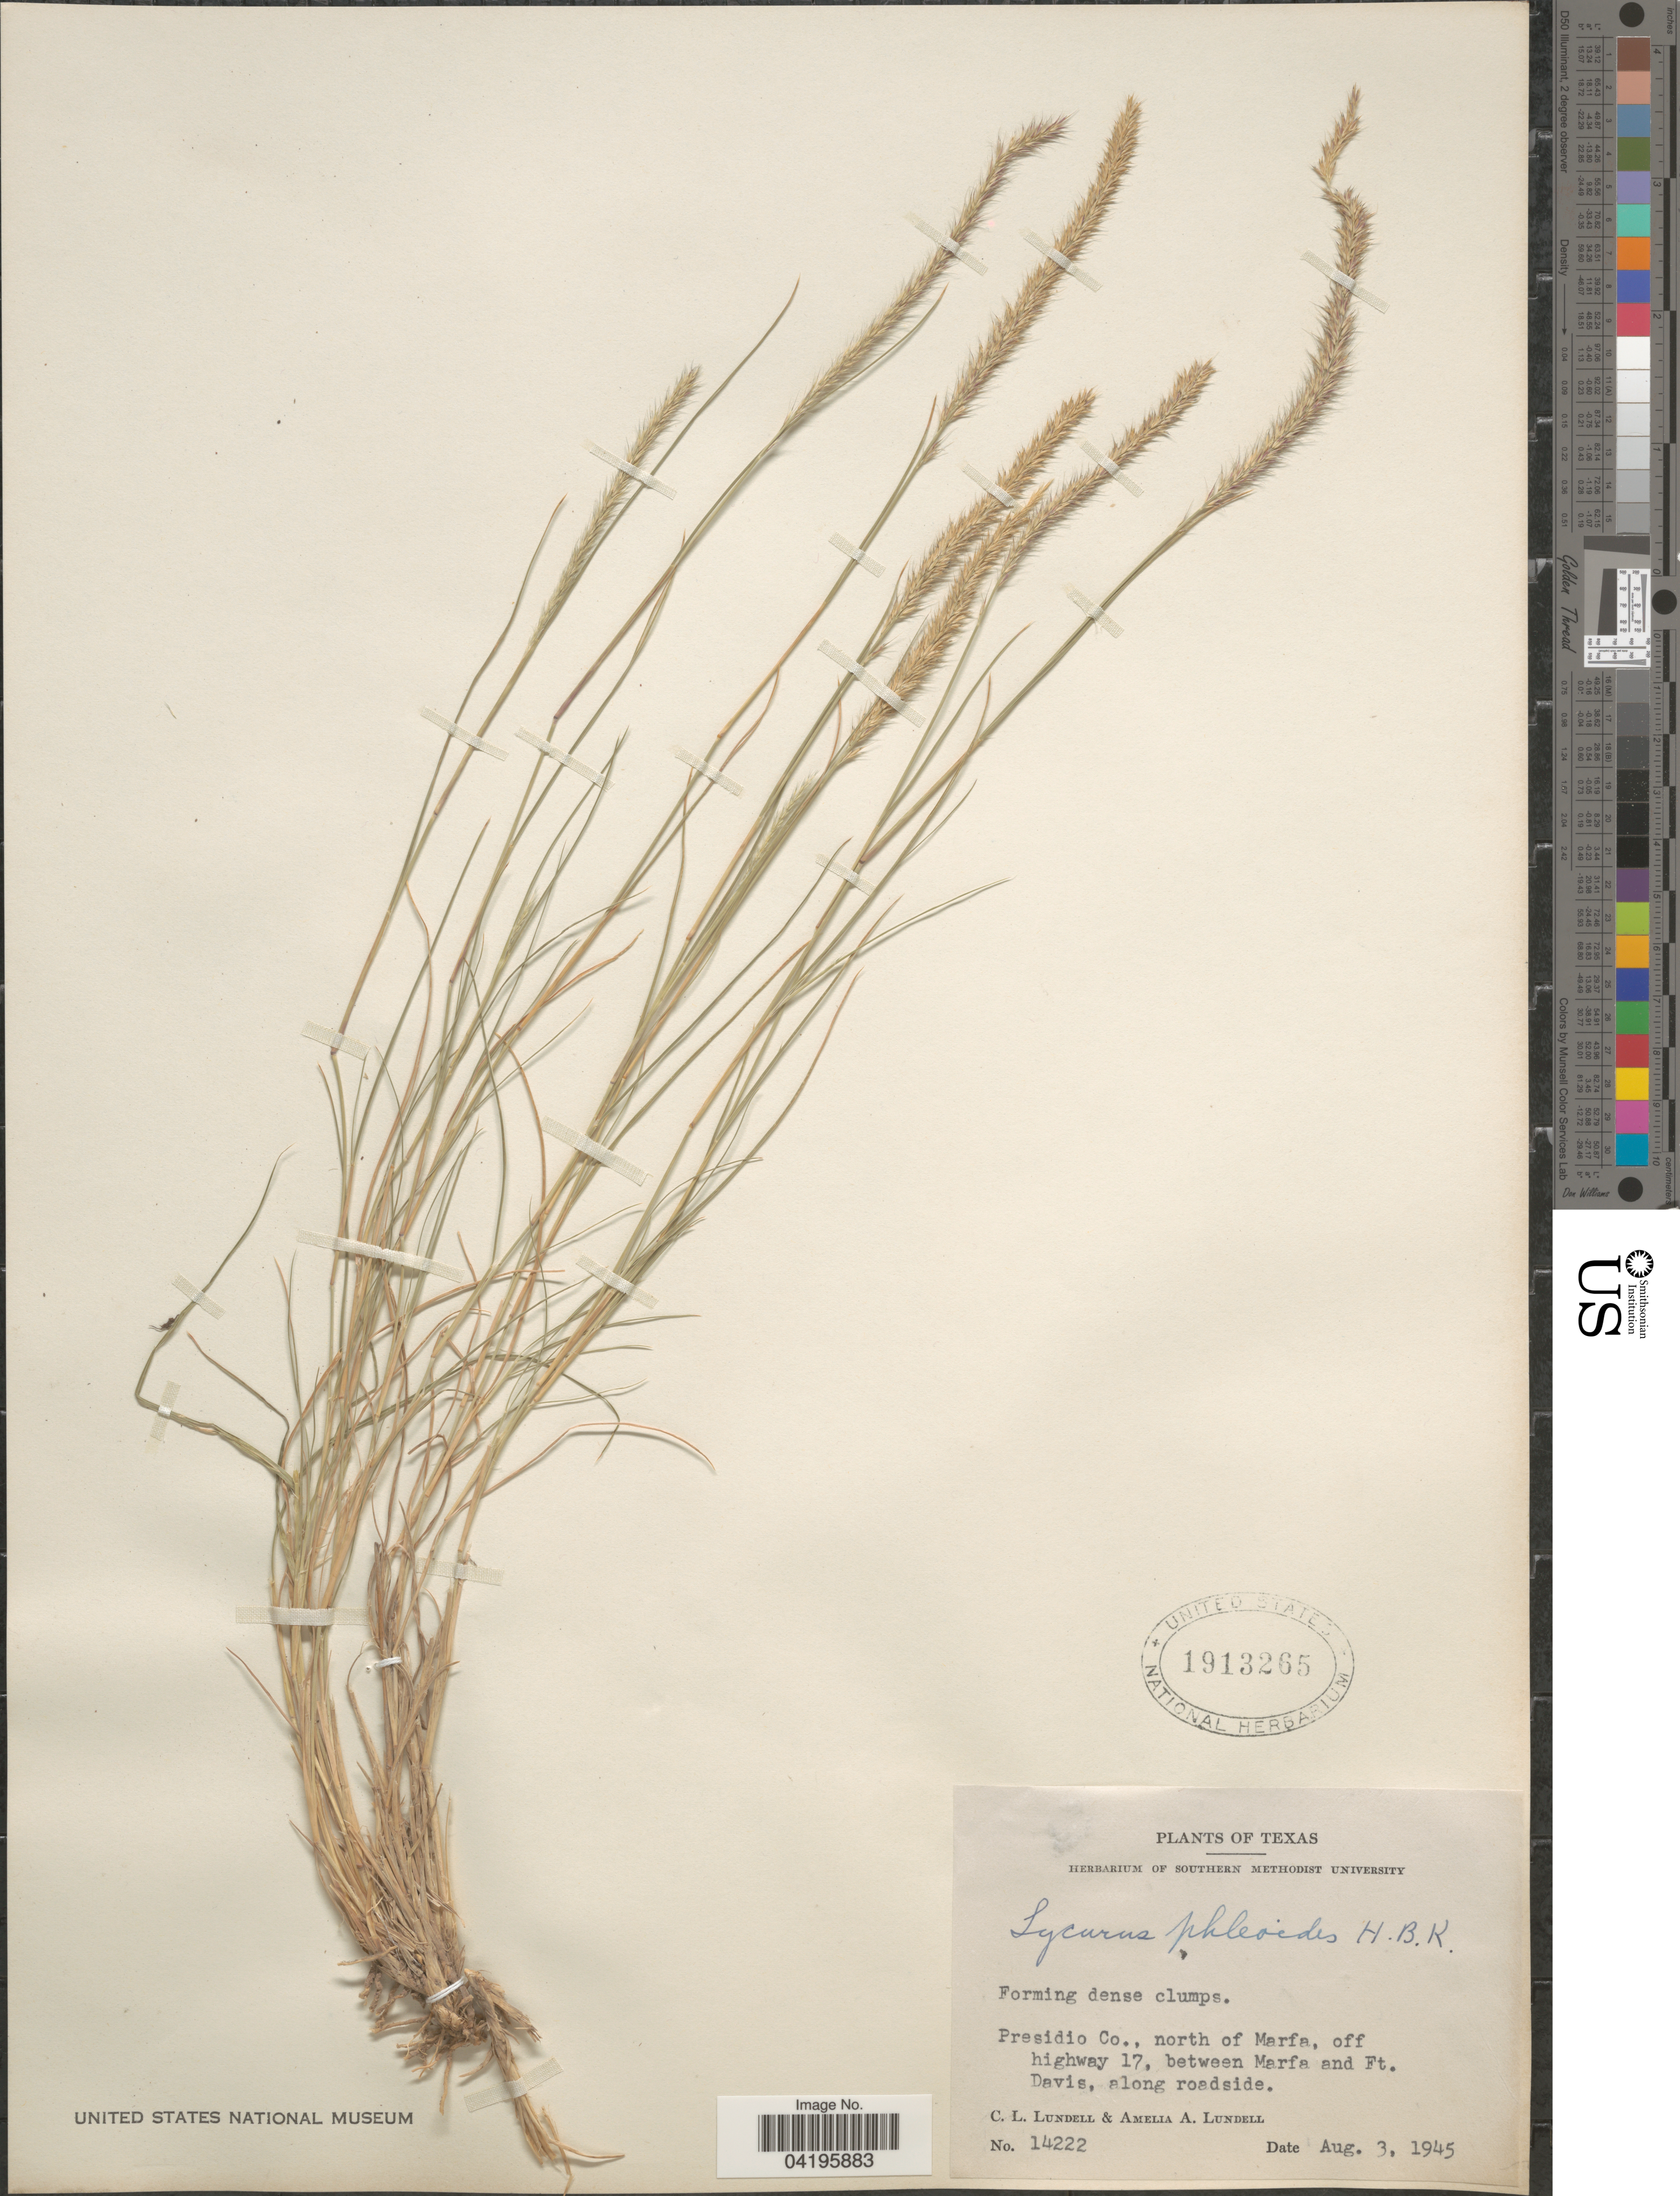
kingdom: Plantae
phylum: Tracheophyta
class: Liliopsida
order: Poales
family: Poaceae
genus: Muhlenbergia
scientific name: Muhlenbergia phleoides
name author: (Kunth) Columbus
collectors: C. L. Lundell & A. A. Lundell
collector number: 14222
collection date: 1945-08-03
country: United States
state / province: Texas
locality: Presidio Co., north of Marfa, off highway 17, between Marfa and Ft. Davis, along roadside.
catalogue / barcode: US 1913265